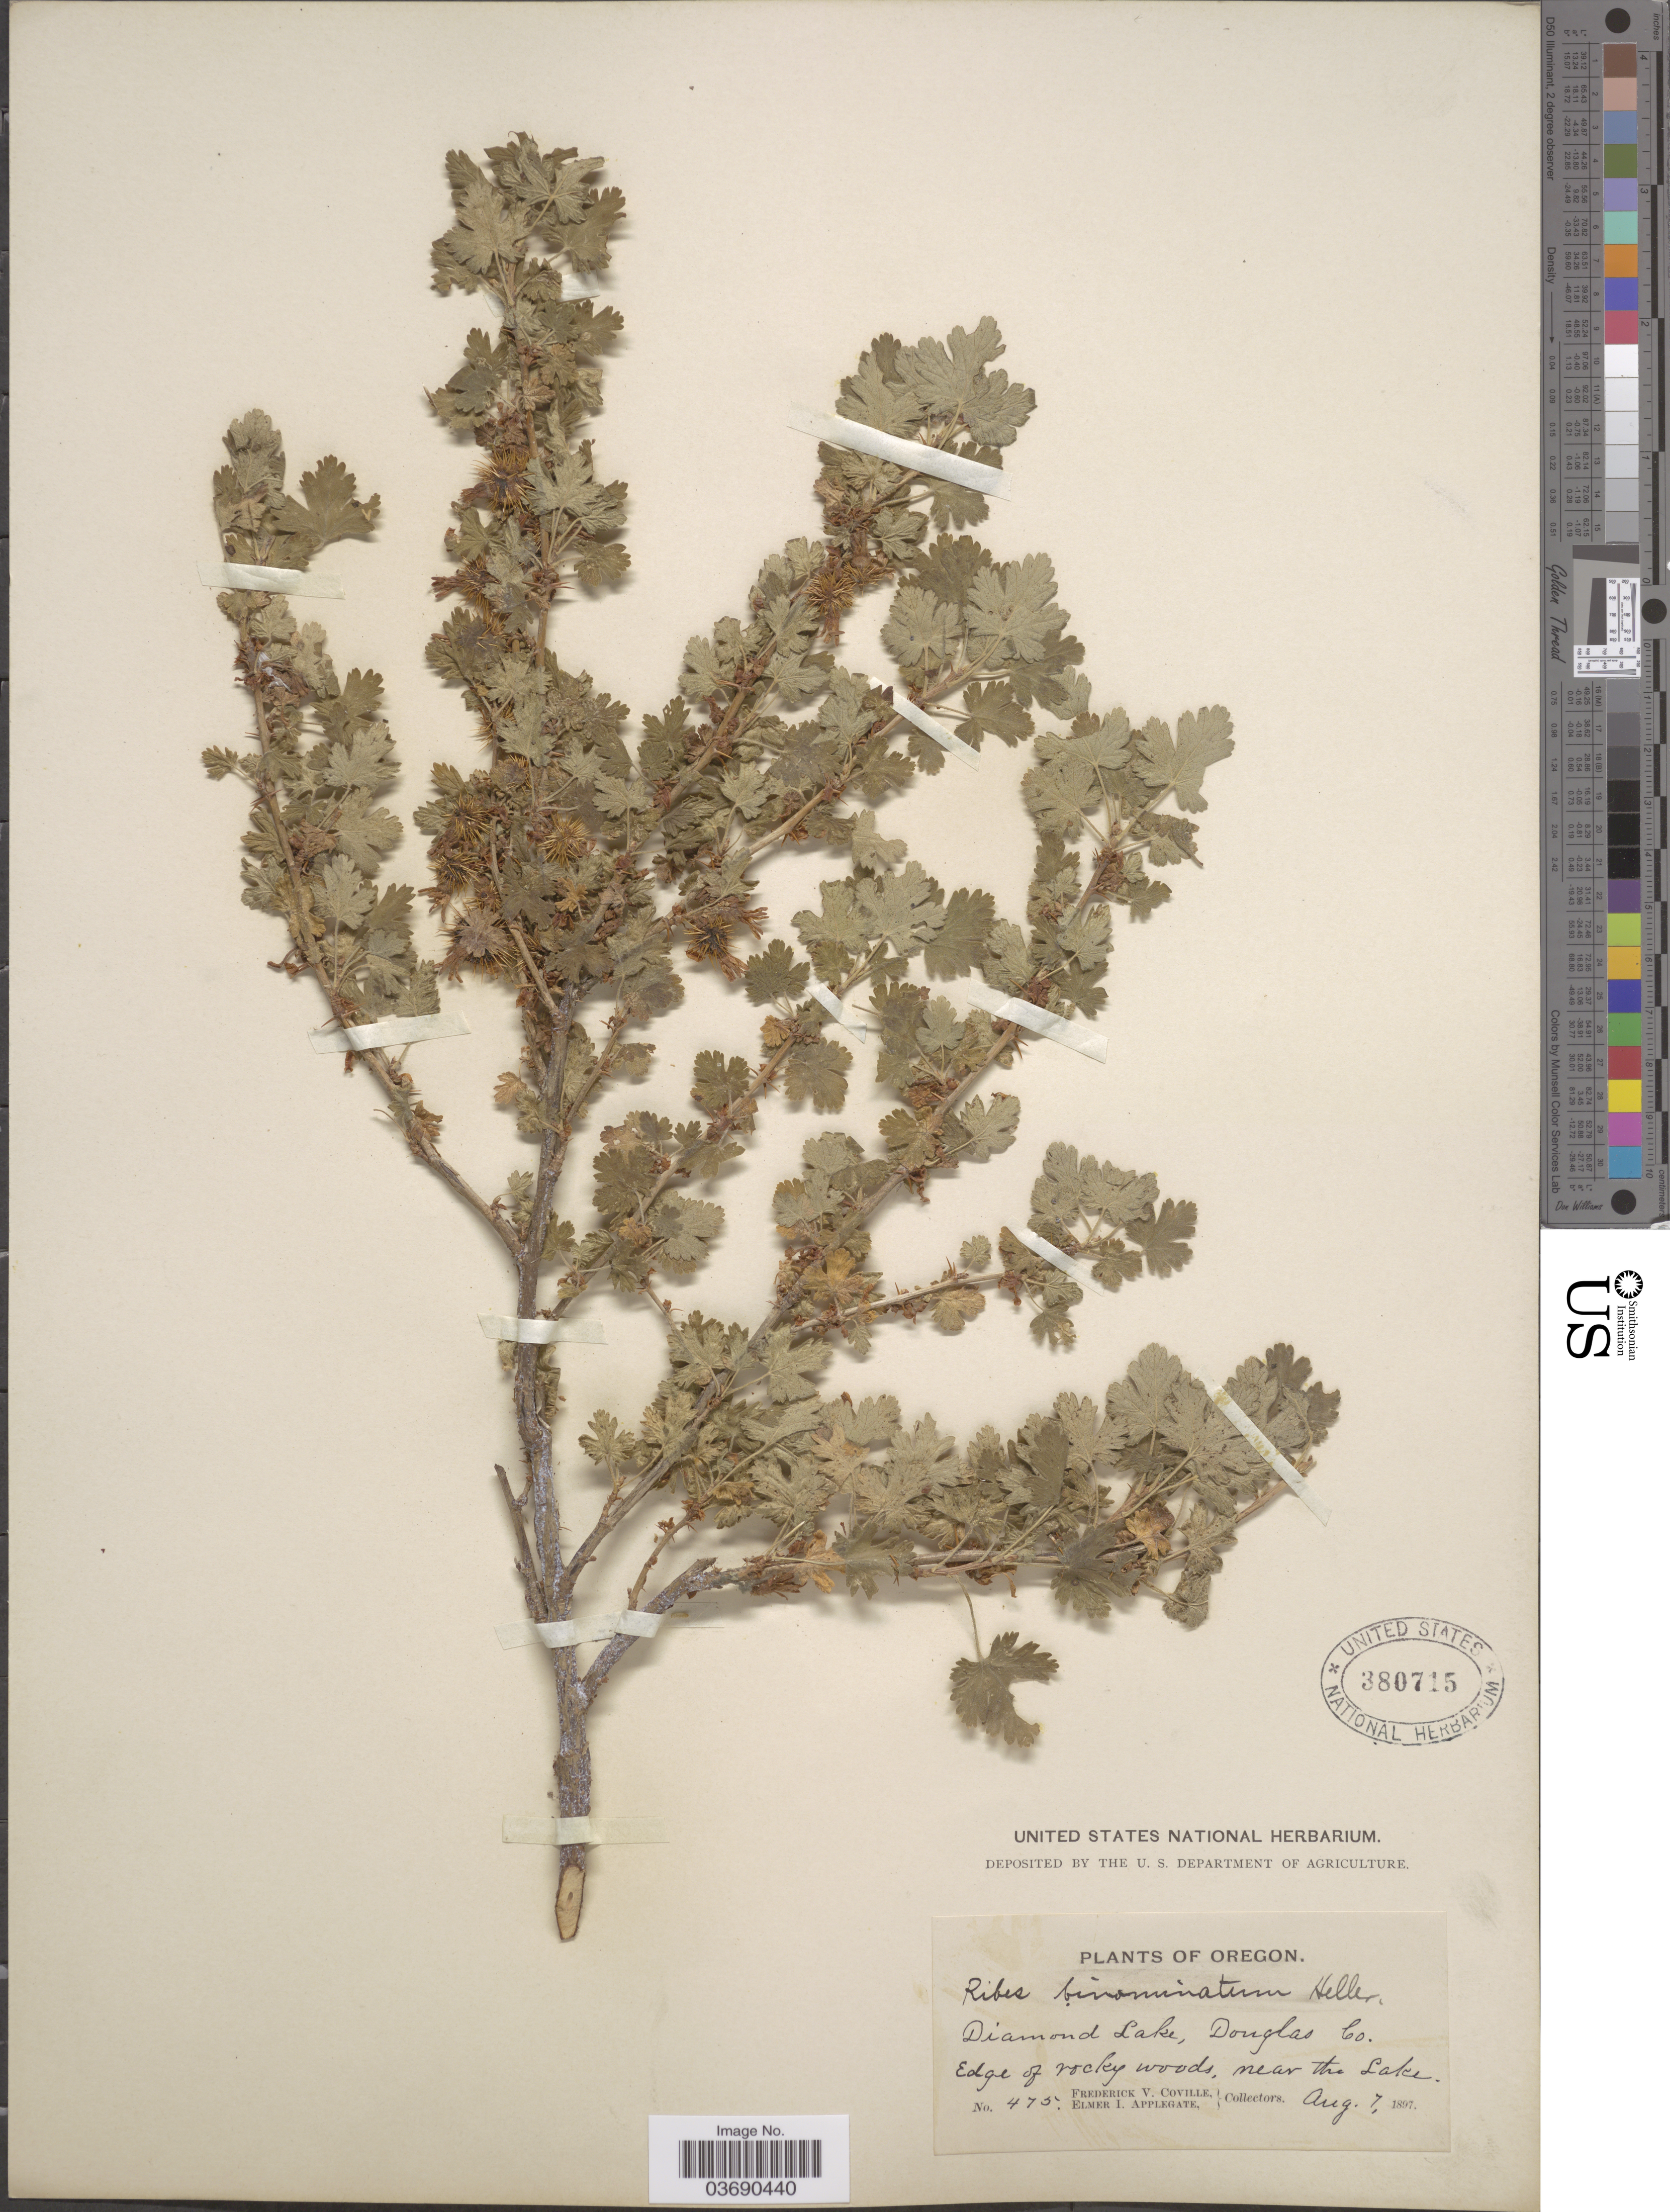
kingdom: Plantae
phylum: Tracheophyta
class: Magnoliopsida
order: Saxifragales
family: Grossulariaceae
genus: Ribes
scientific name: Ribes binominatum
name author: A. Heller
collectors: F. V. Coville & E. I. Applegate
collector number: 475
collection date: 1897-08-07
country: United States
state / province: Oregon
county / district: Douglas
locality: Diamond Lake, Douglas Co.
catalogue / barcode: US 380715